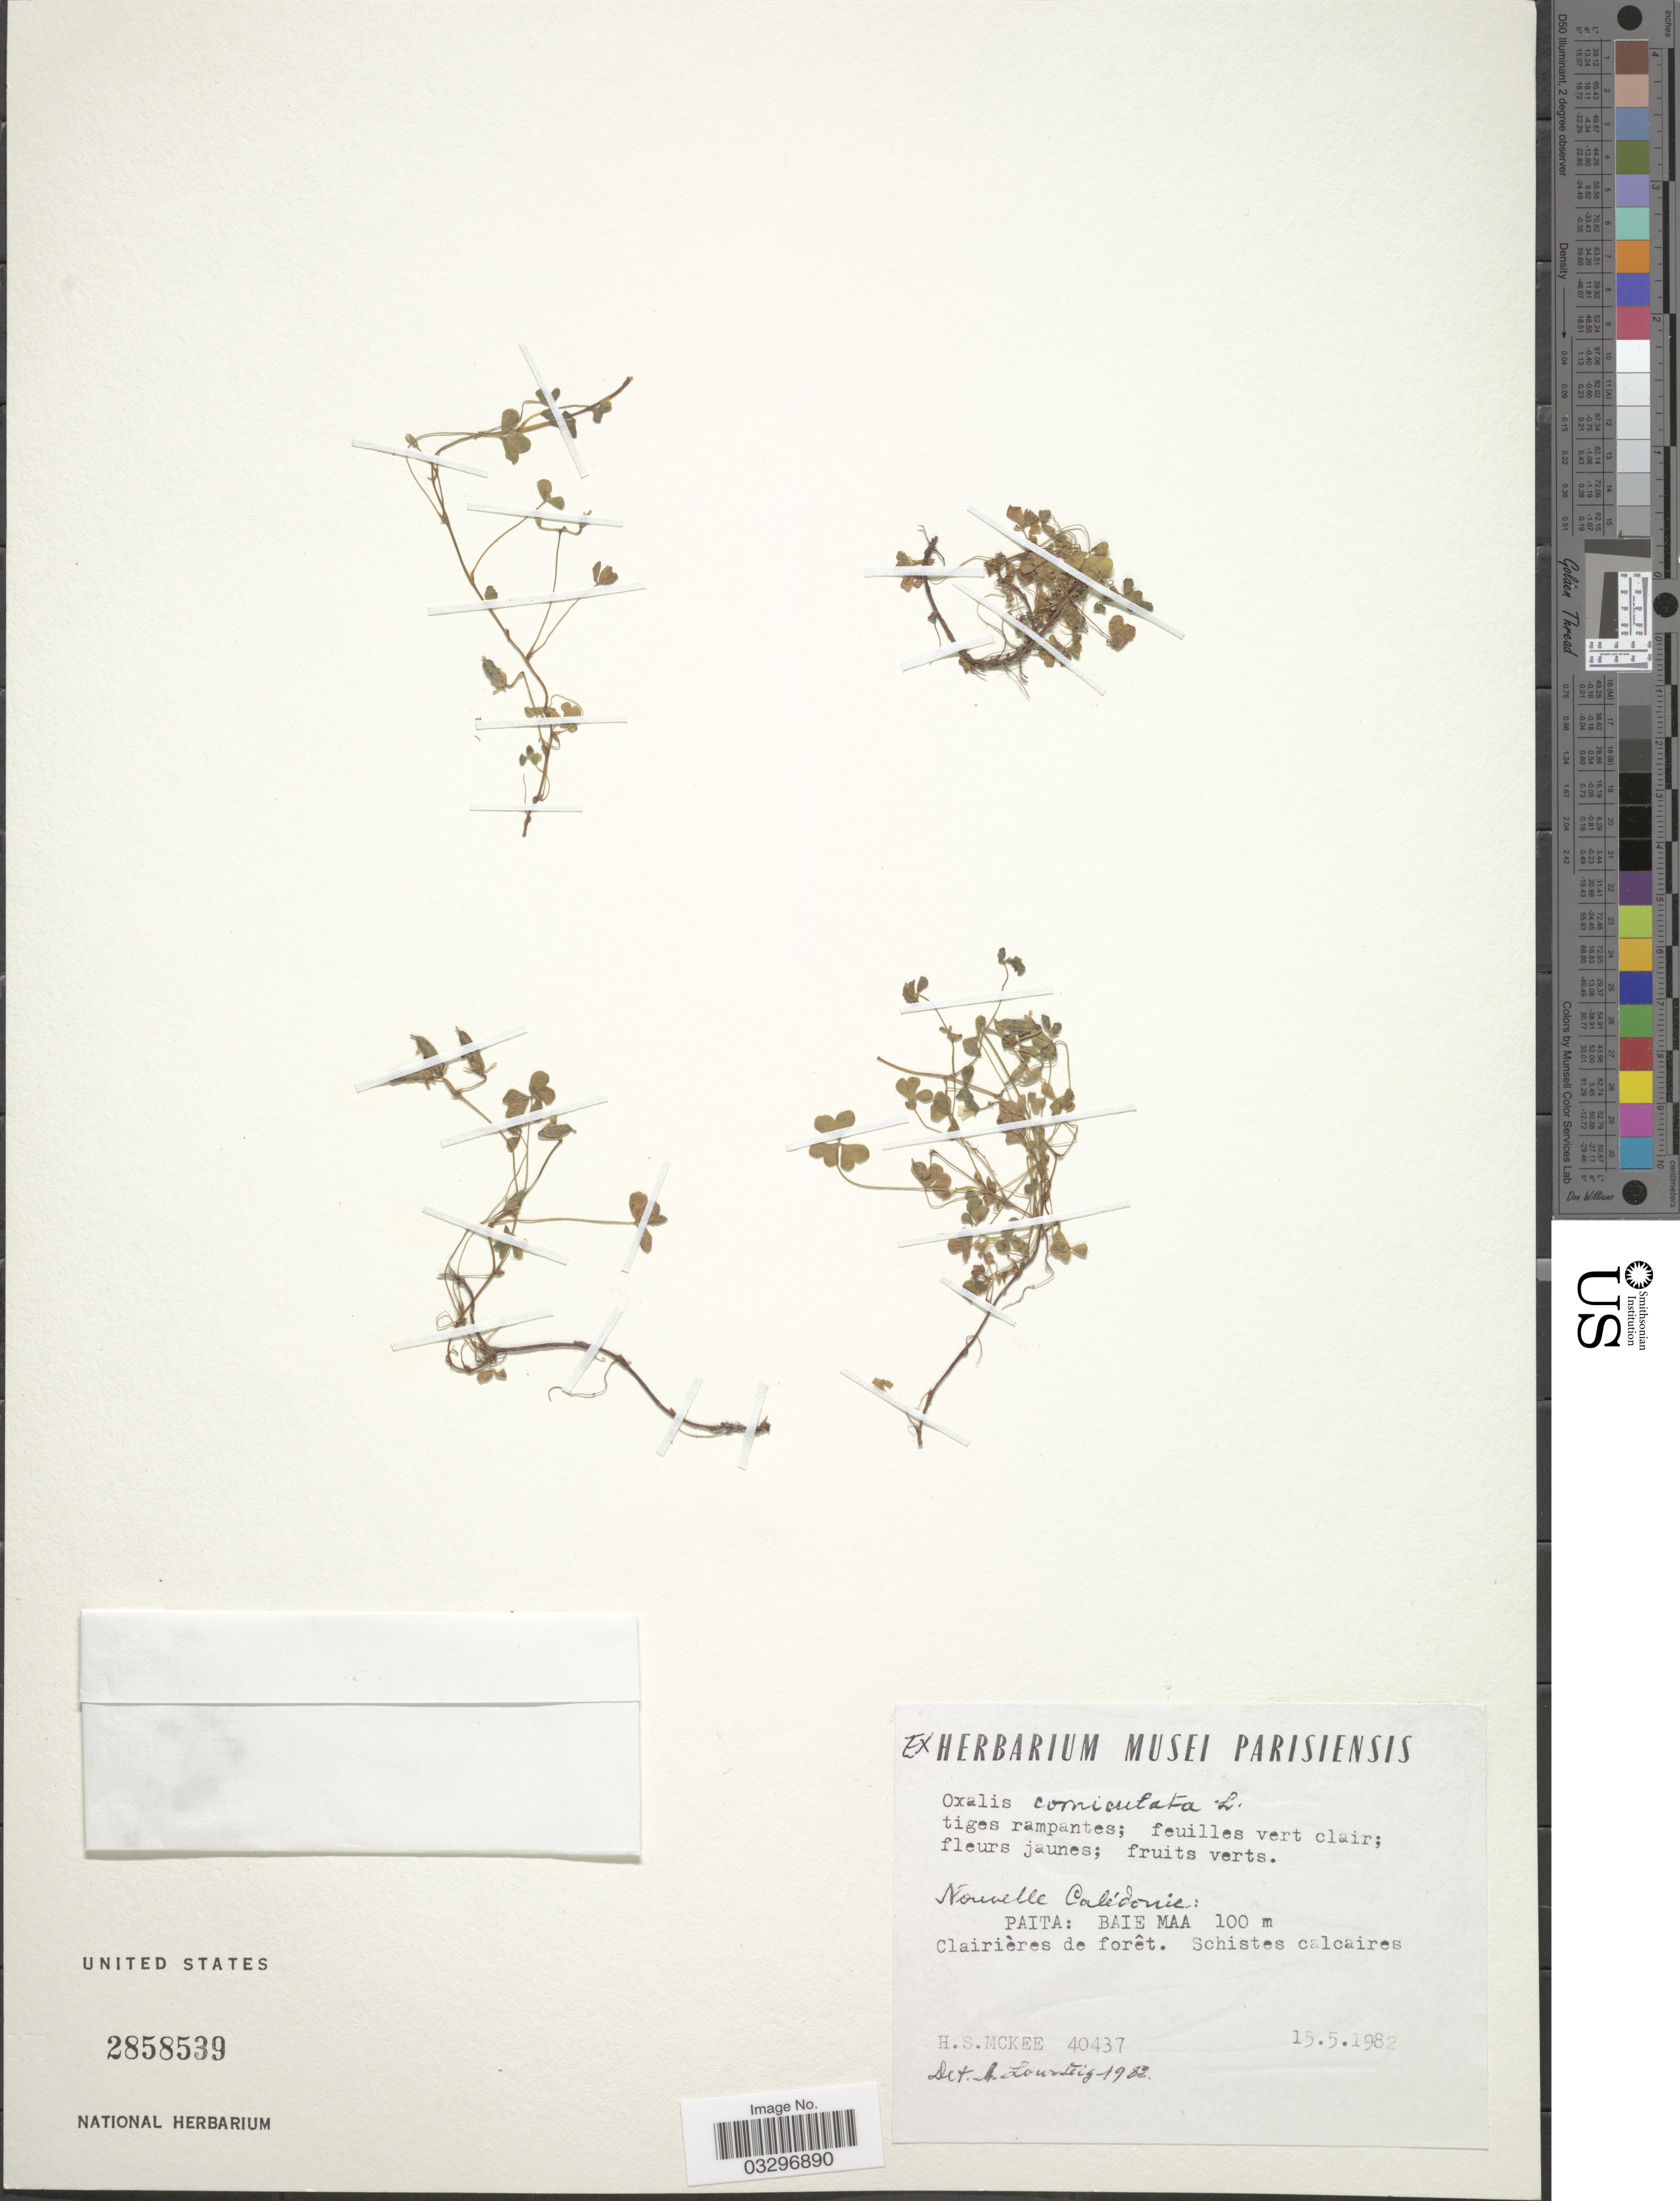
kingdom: Plantae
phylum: Tracheophyta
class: Magnoliopsida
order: Oxalidales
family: Oxalidaceae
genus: Oxalis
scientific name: Oxalis corniculata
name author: L.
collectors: H. S. McKee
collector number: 40437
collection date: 1982-05-15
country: New Caledonia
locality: Nouvelle Calédonie: Paita: Baie Maa.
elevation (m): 100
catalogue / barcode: US 2858539